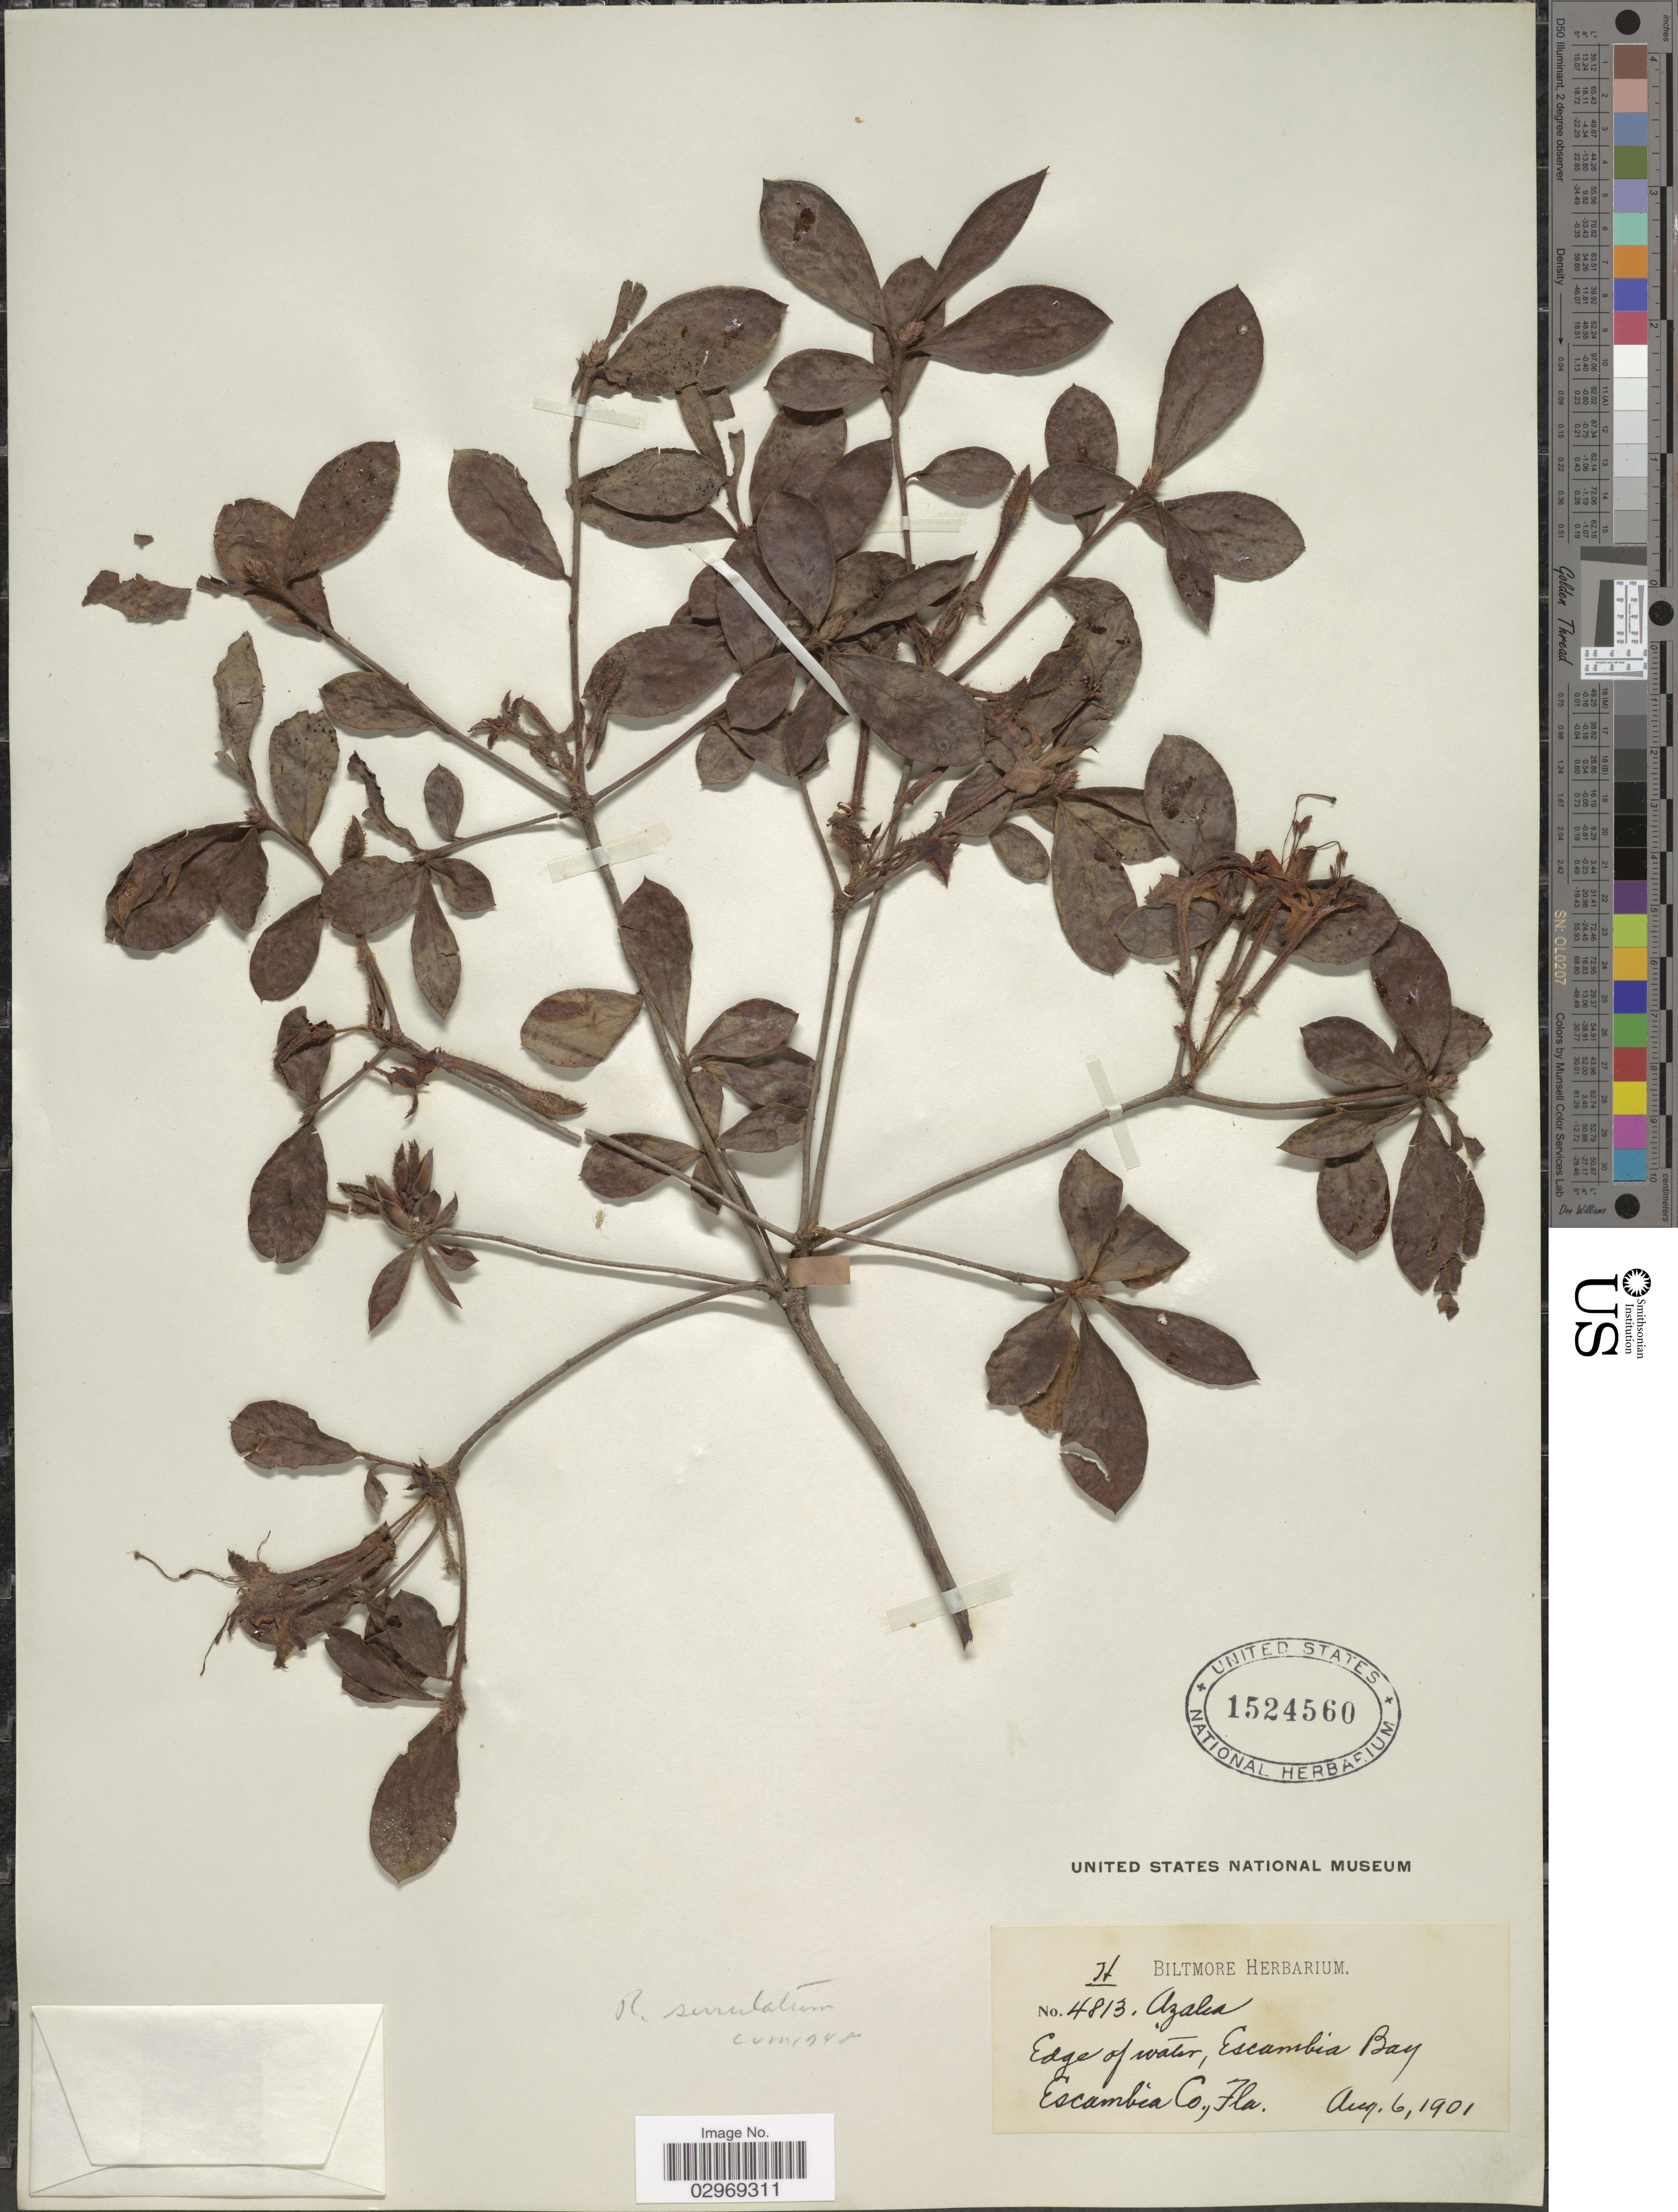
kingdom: Plantae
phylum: Tracheophyta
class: Magnoliopsida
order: Ericales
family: Ericaceae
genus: Rhododendron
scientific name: Rhododendron serrulatum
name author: (Small) Millais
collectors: ex herb. Biltmore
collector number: H/4813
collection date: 1901-08-06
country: United States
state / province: Florida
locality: Escambia Bay, Escambia Co.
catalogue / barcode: US 1524560